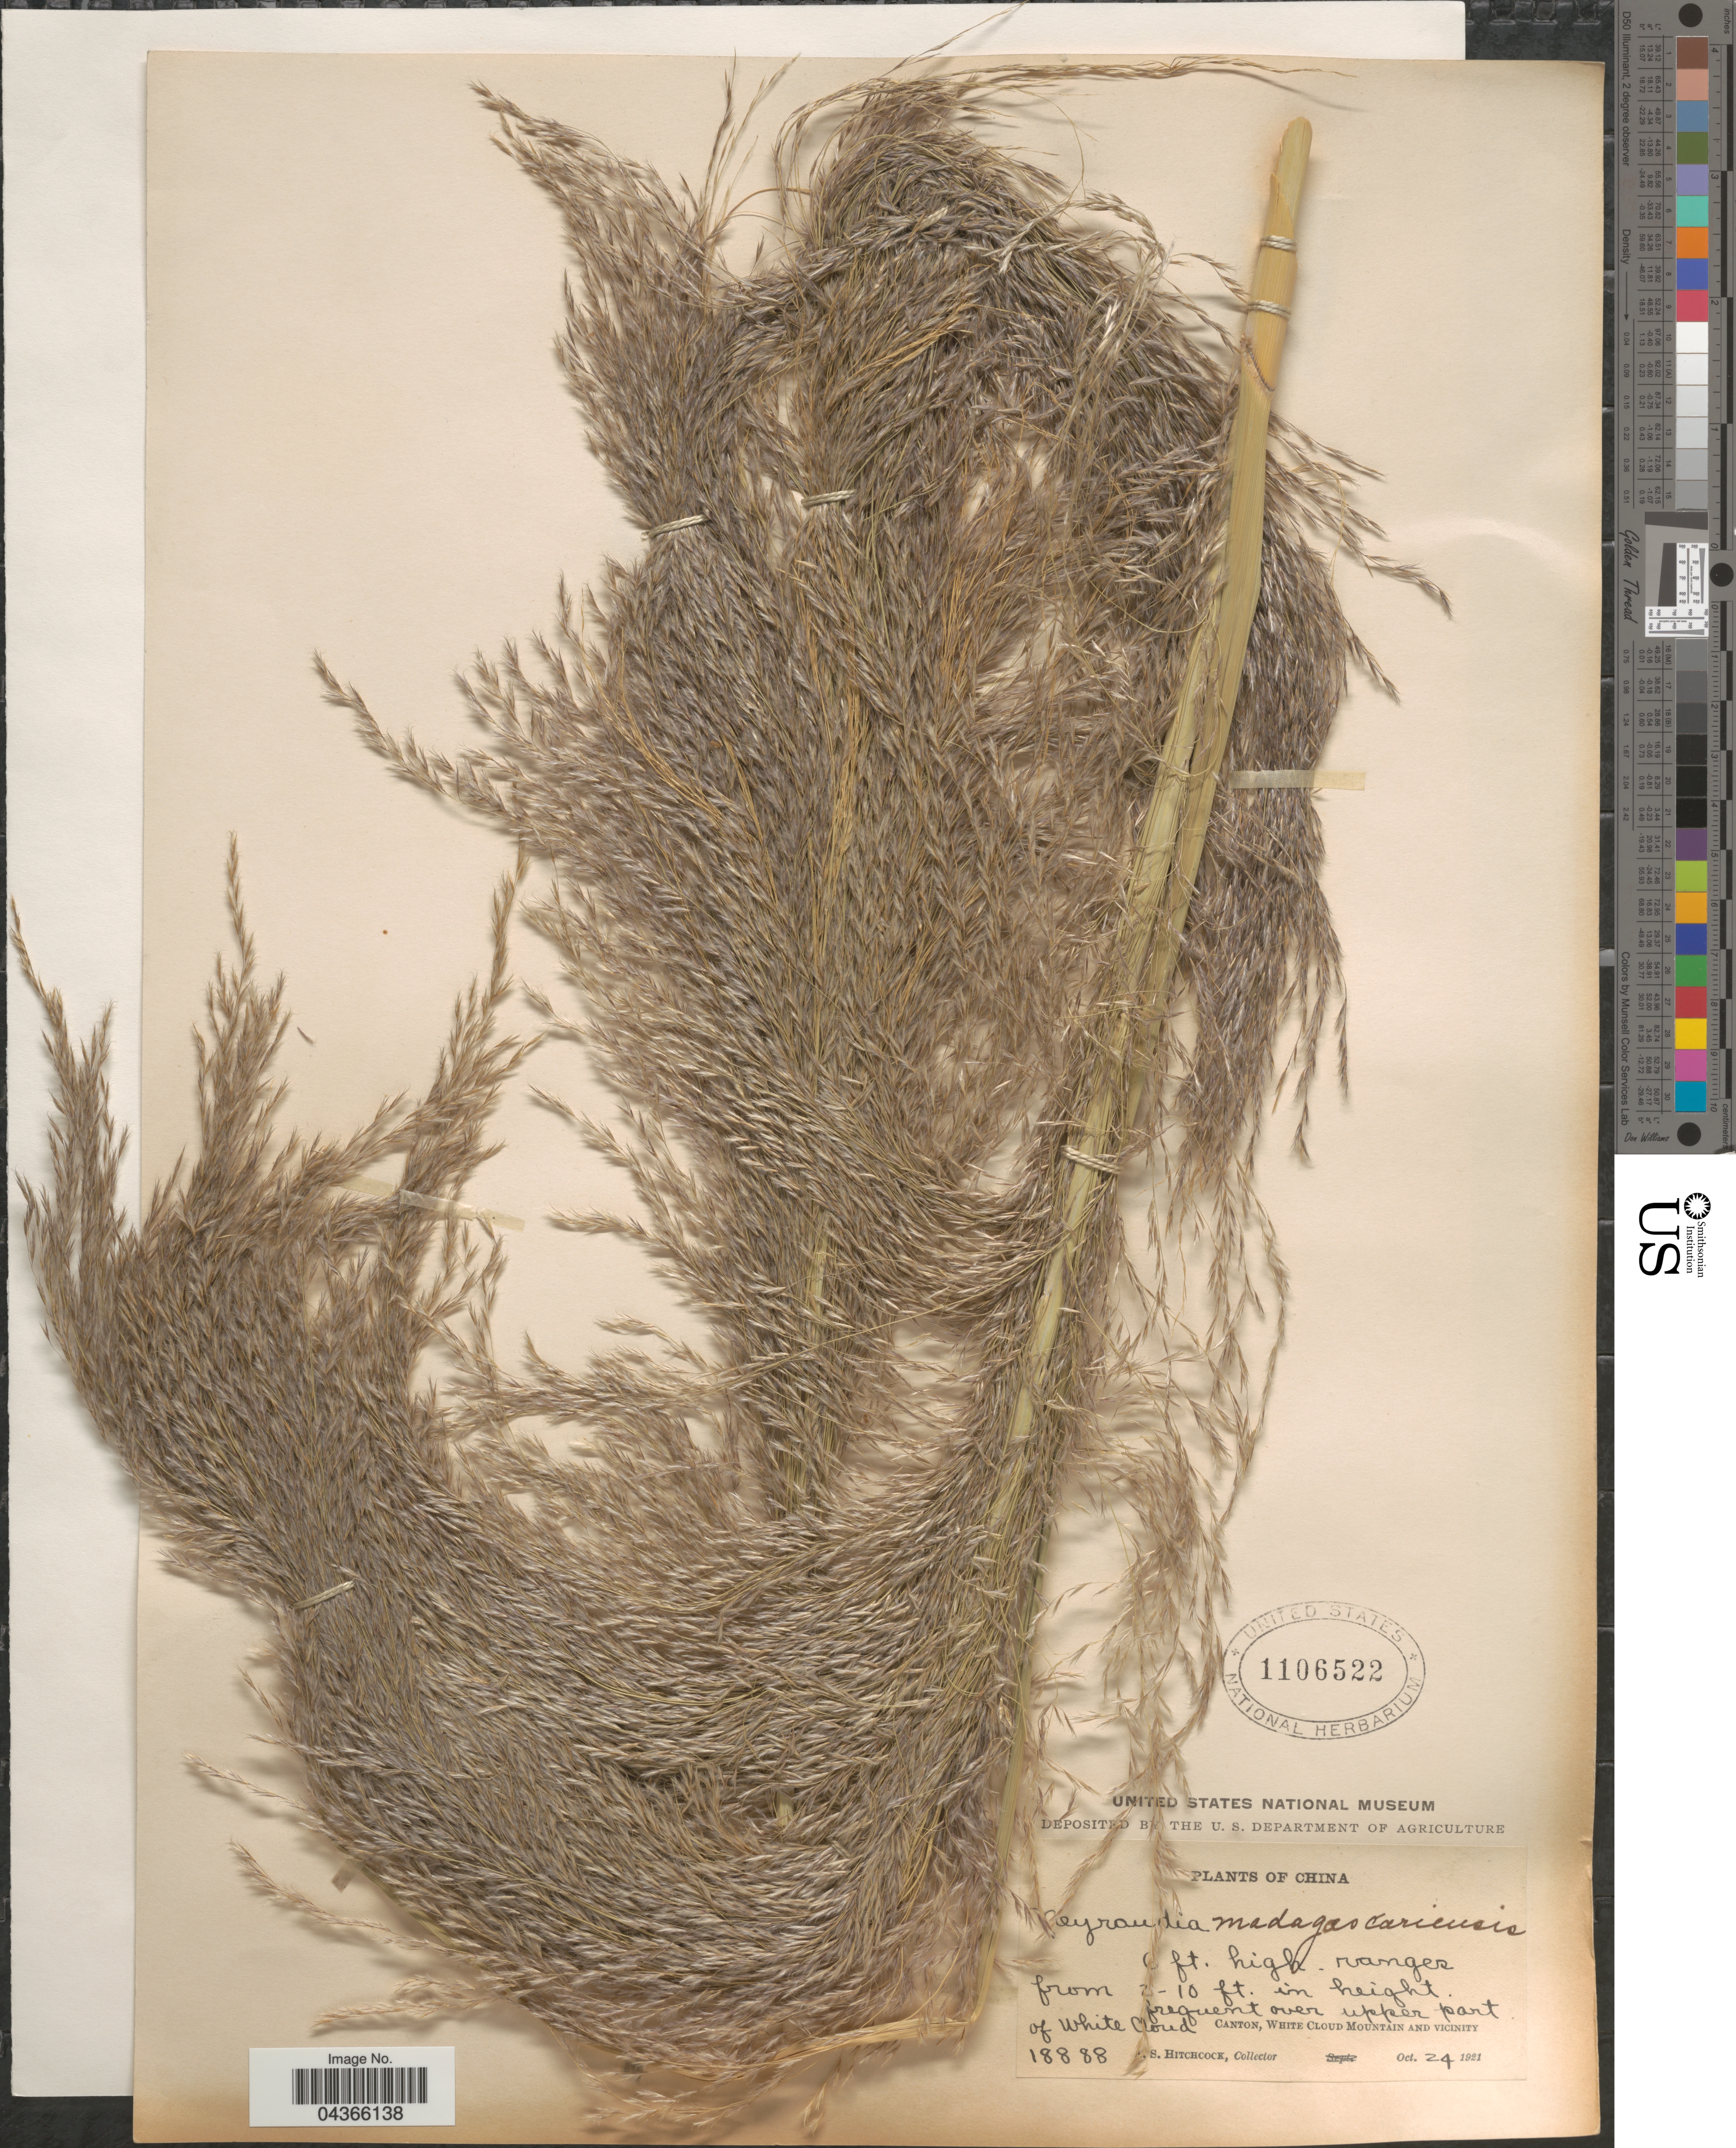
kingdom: Plantae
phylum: Tracheophyta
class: Liliopsida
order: Poales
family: Poaceae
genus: Neyraudia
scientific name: Neyraudia arundinacea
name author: (L.) Henr.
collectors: A. S. Hitchcock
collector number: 18888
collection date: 1921-10-24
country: China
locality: Over upper part of White Cloud. Canton, White Cloud Mountain and vicinity.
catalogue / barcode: US 1106522